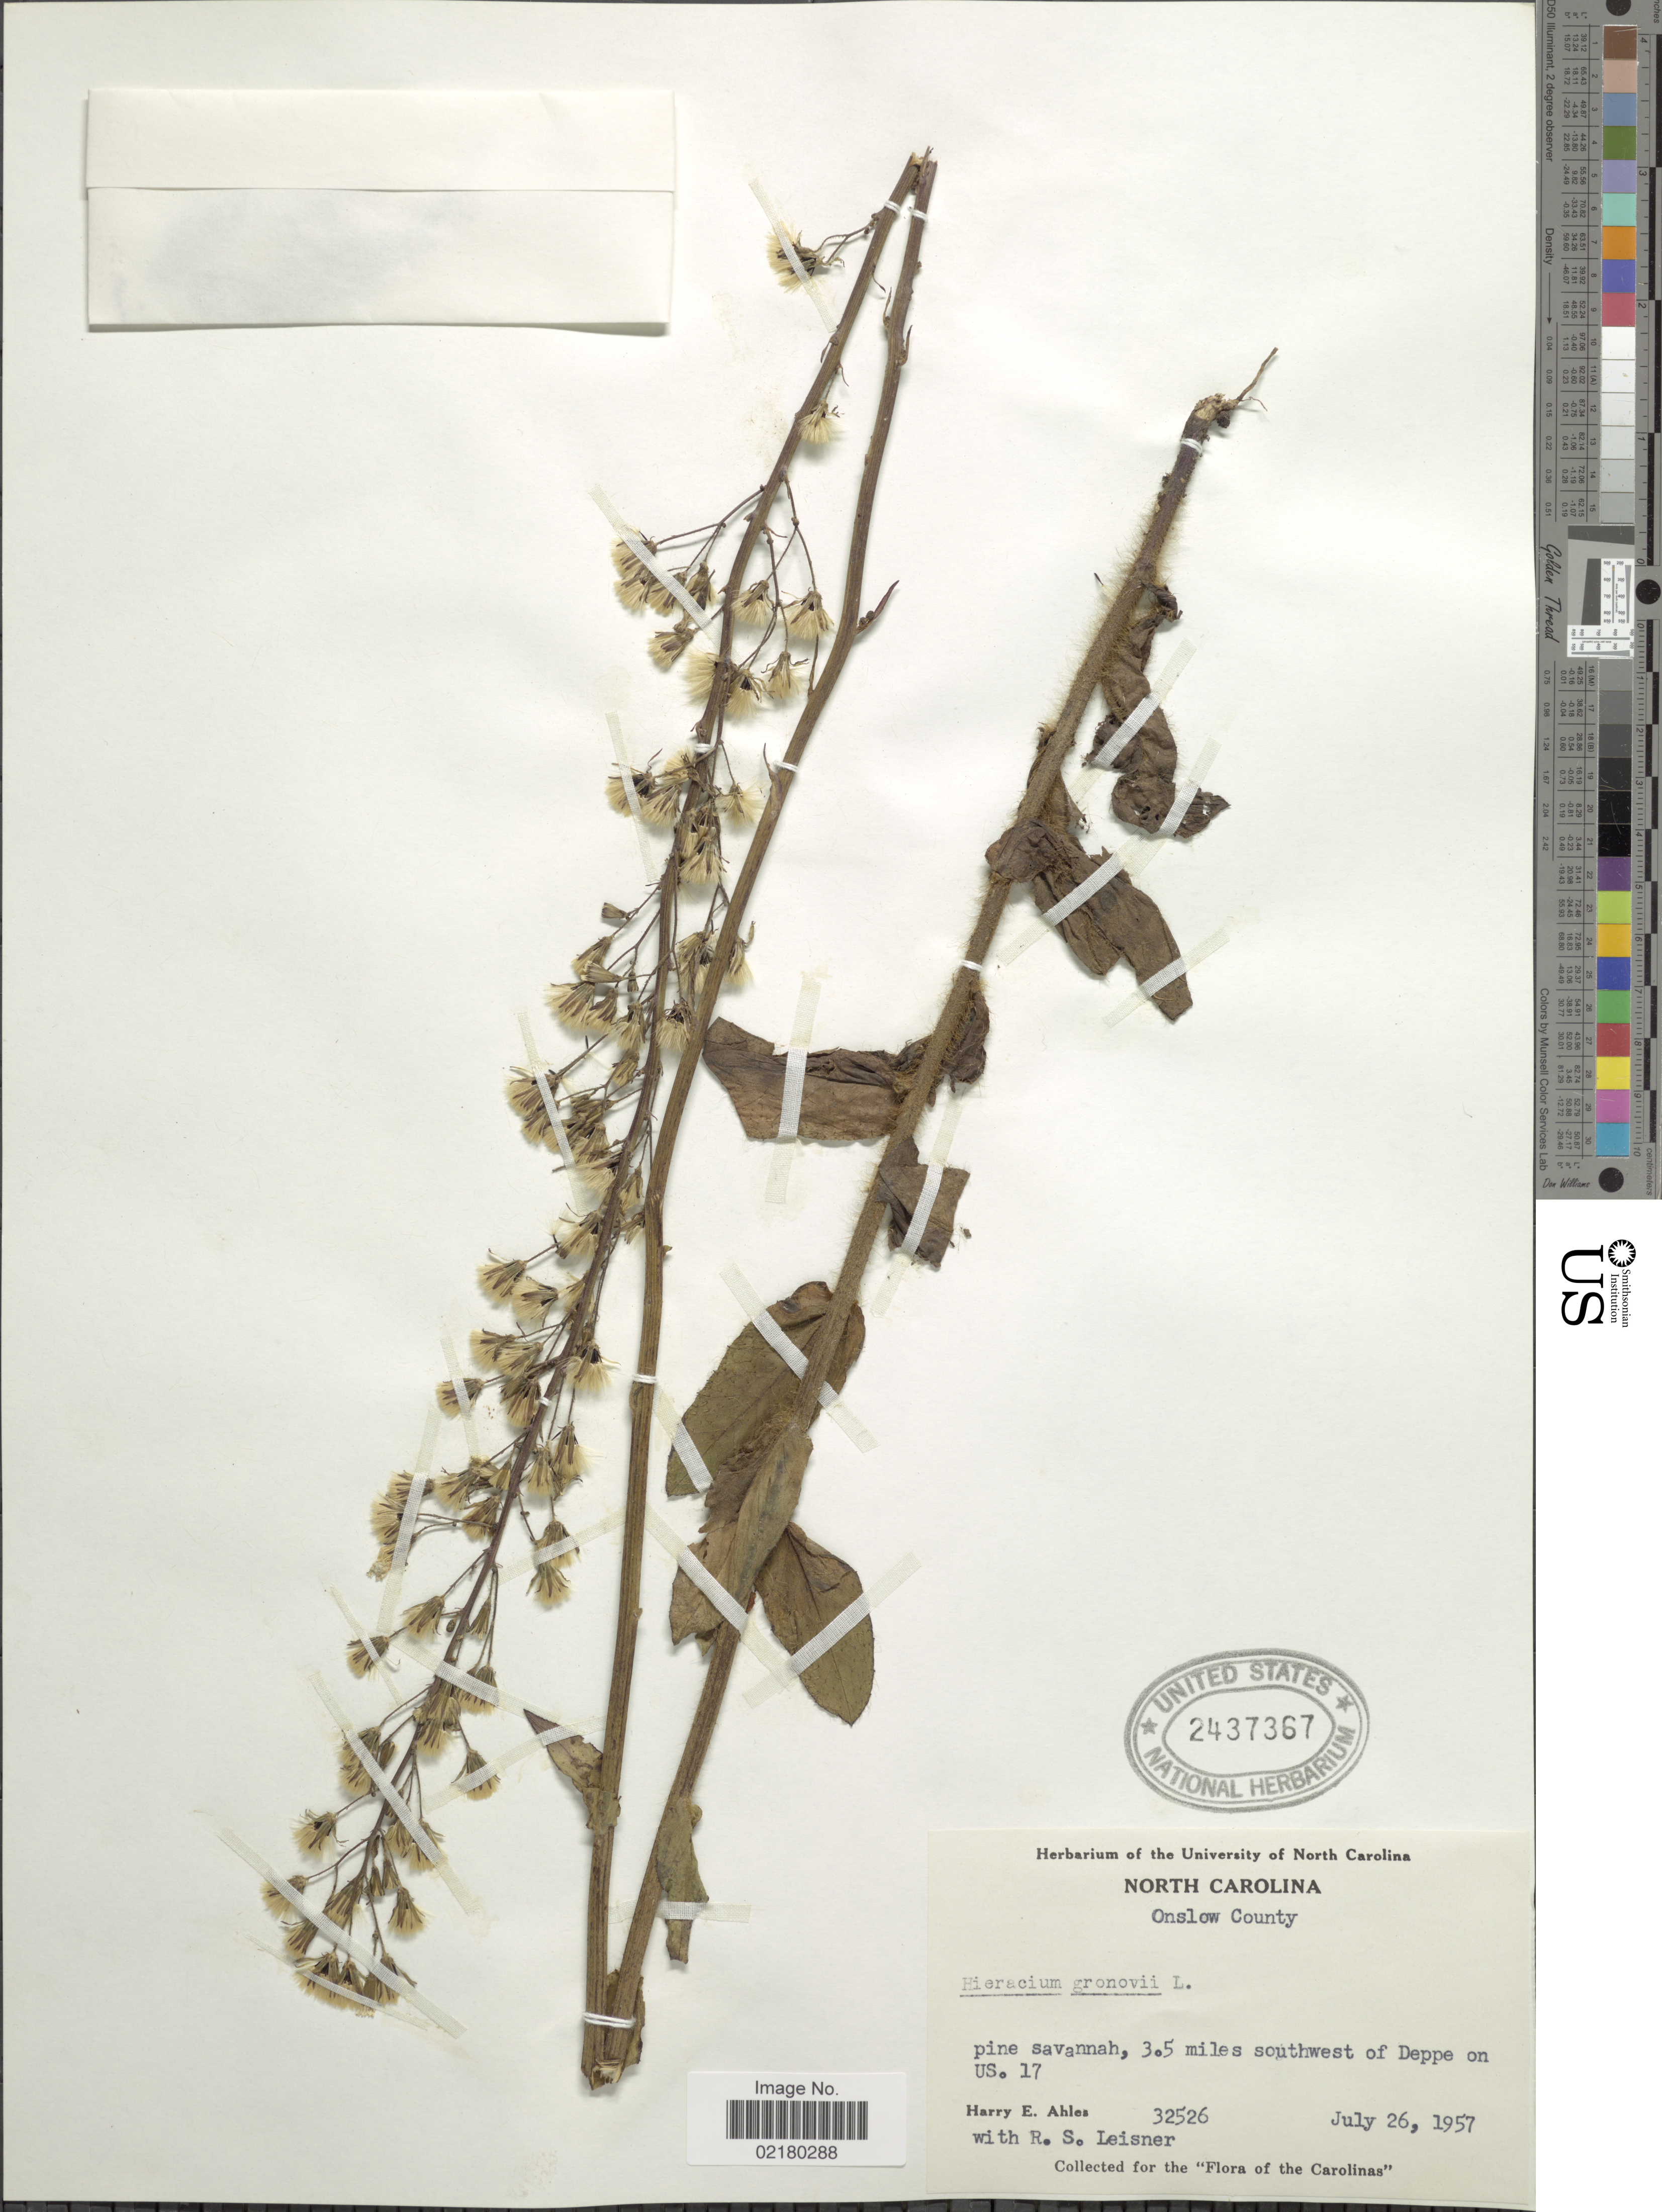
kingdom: Plantae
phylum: Tracheophyta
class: Magnoliopsida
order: Asterales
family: Asteraceae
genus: Hieracium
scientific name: Hieracium gronovii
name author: L.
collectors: H. E. Ahles & R. Leisner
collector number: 32526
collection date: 1957-07-26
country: United States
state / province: North Carolina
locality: Onslow County, pine savannah, 3.5 miles southwest of Deppe on US. 17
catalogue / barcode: US 3437367